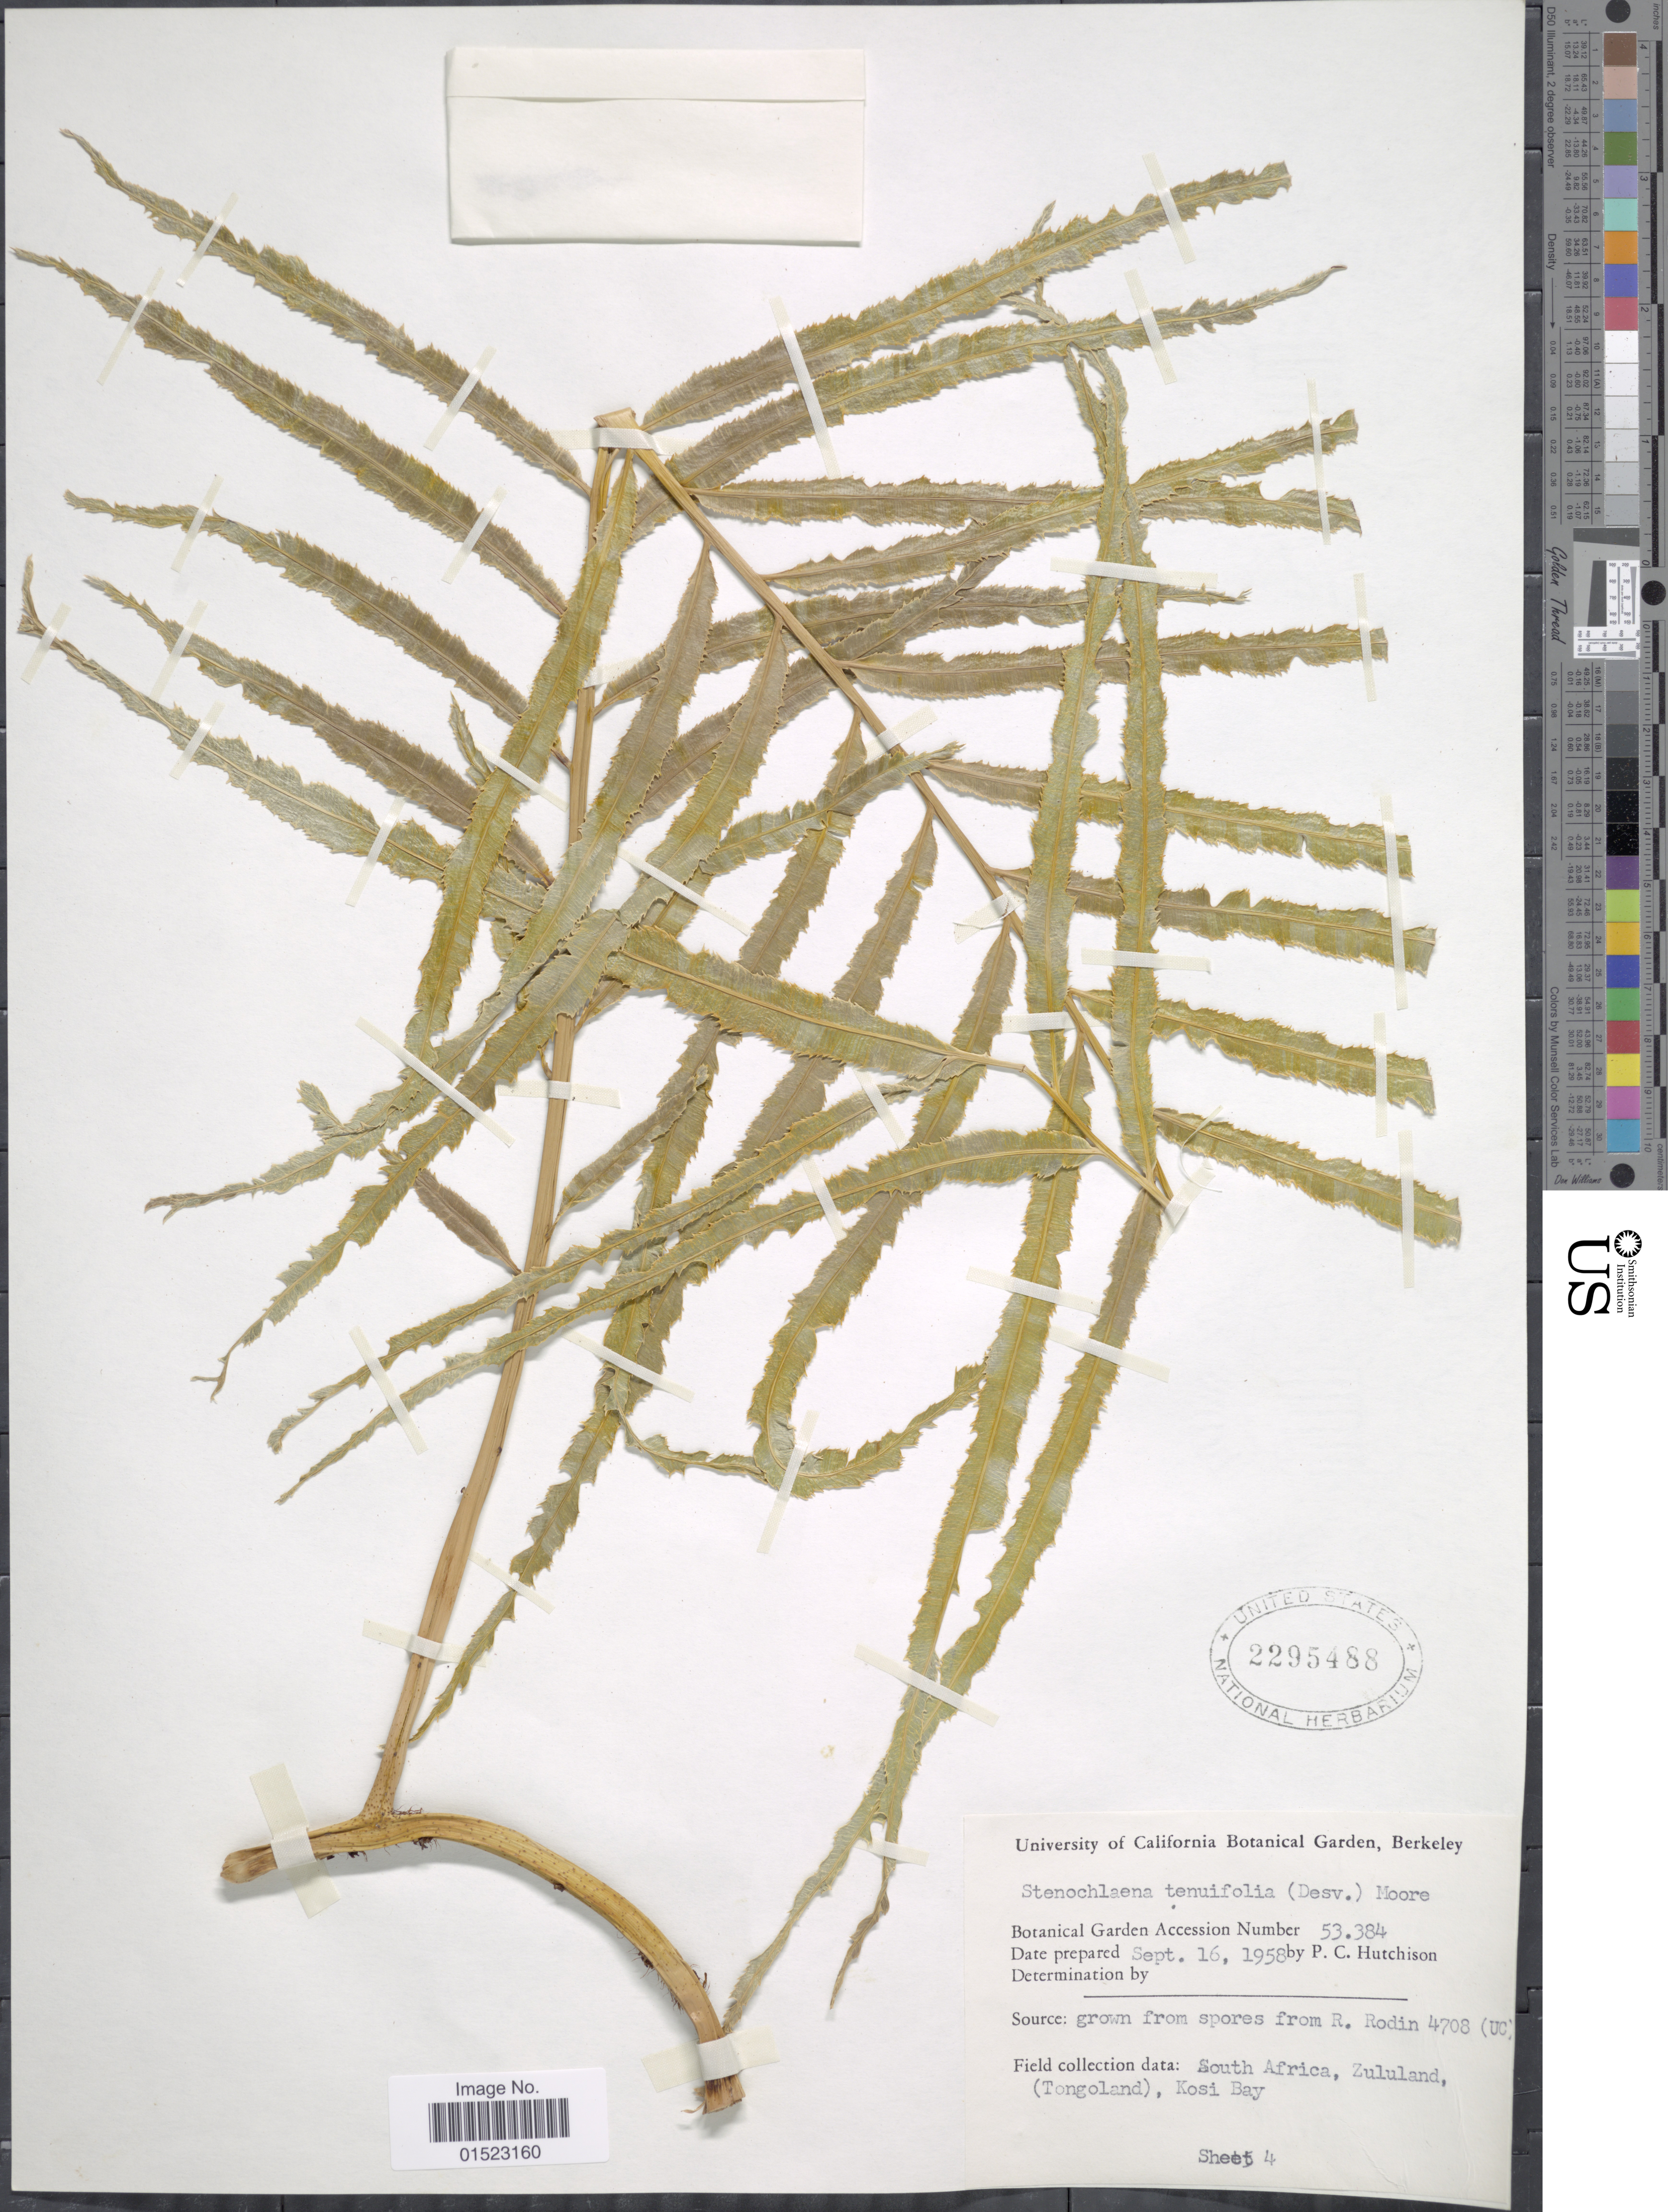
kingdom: Plantae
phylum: Tracheophyta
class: Polypodiopsida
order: Polypodiales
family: Blechnaceae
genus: Stenochlaena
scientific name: Stenochlaena tenuifolia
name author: (Desv.) T. Moore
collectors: P. C. Hutchison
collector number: Botanical Garden Accession 53384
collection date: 1958-08-16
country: South Africa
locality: Zululand (Tongoland), Kosi Bay, Source: grown from spores from R. Rodin 4708 (UC)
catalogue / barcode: US 2295488